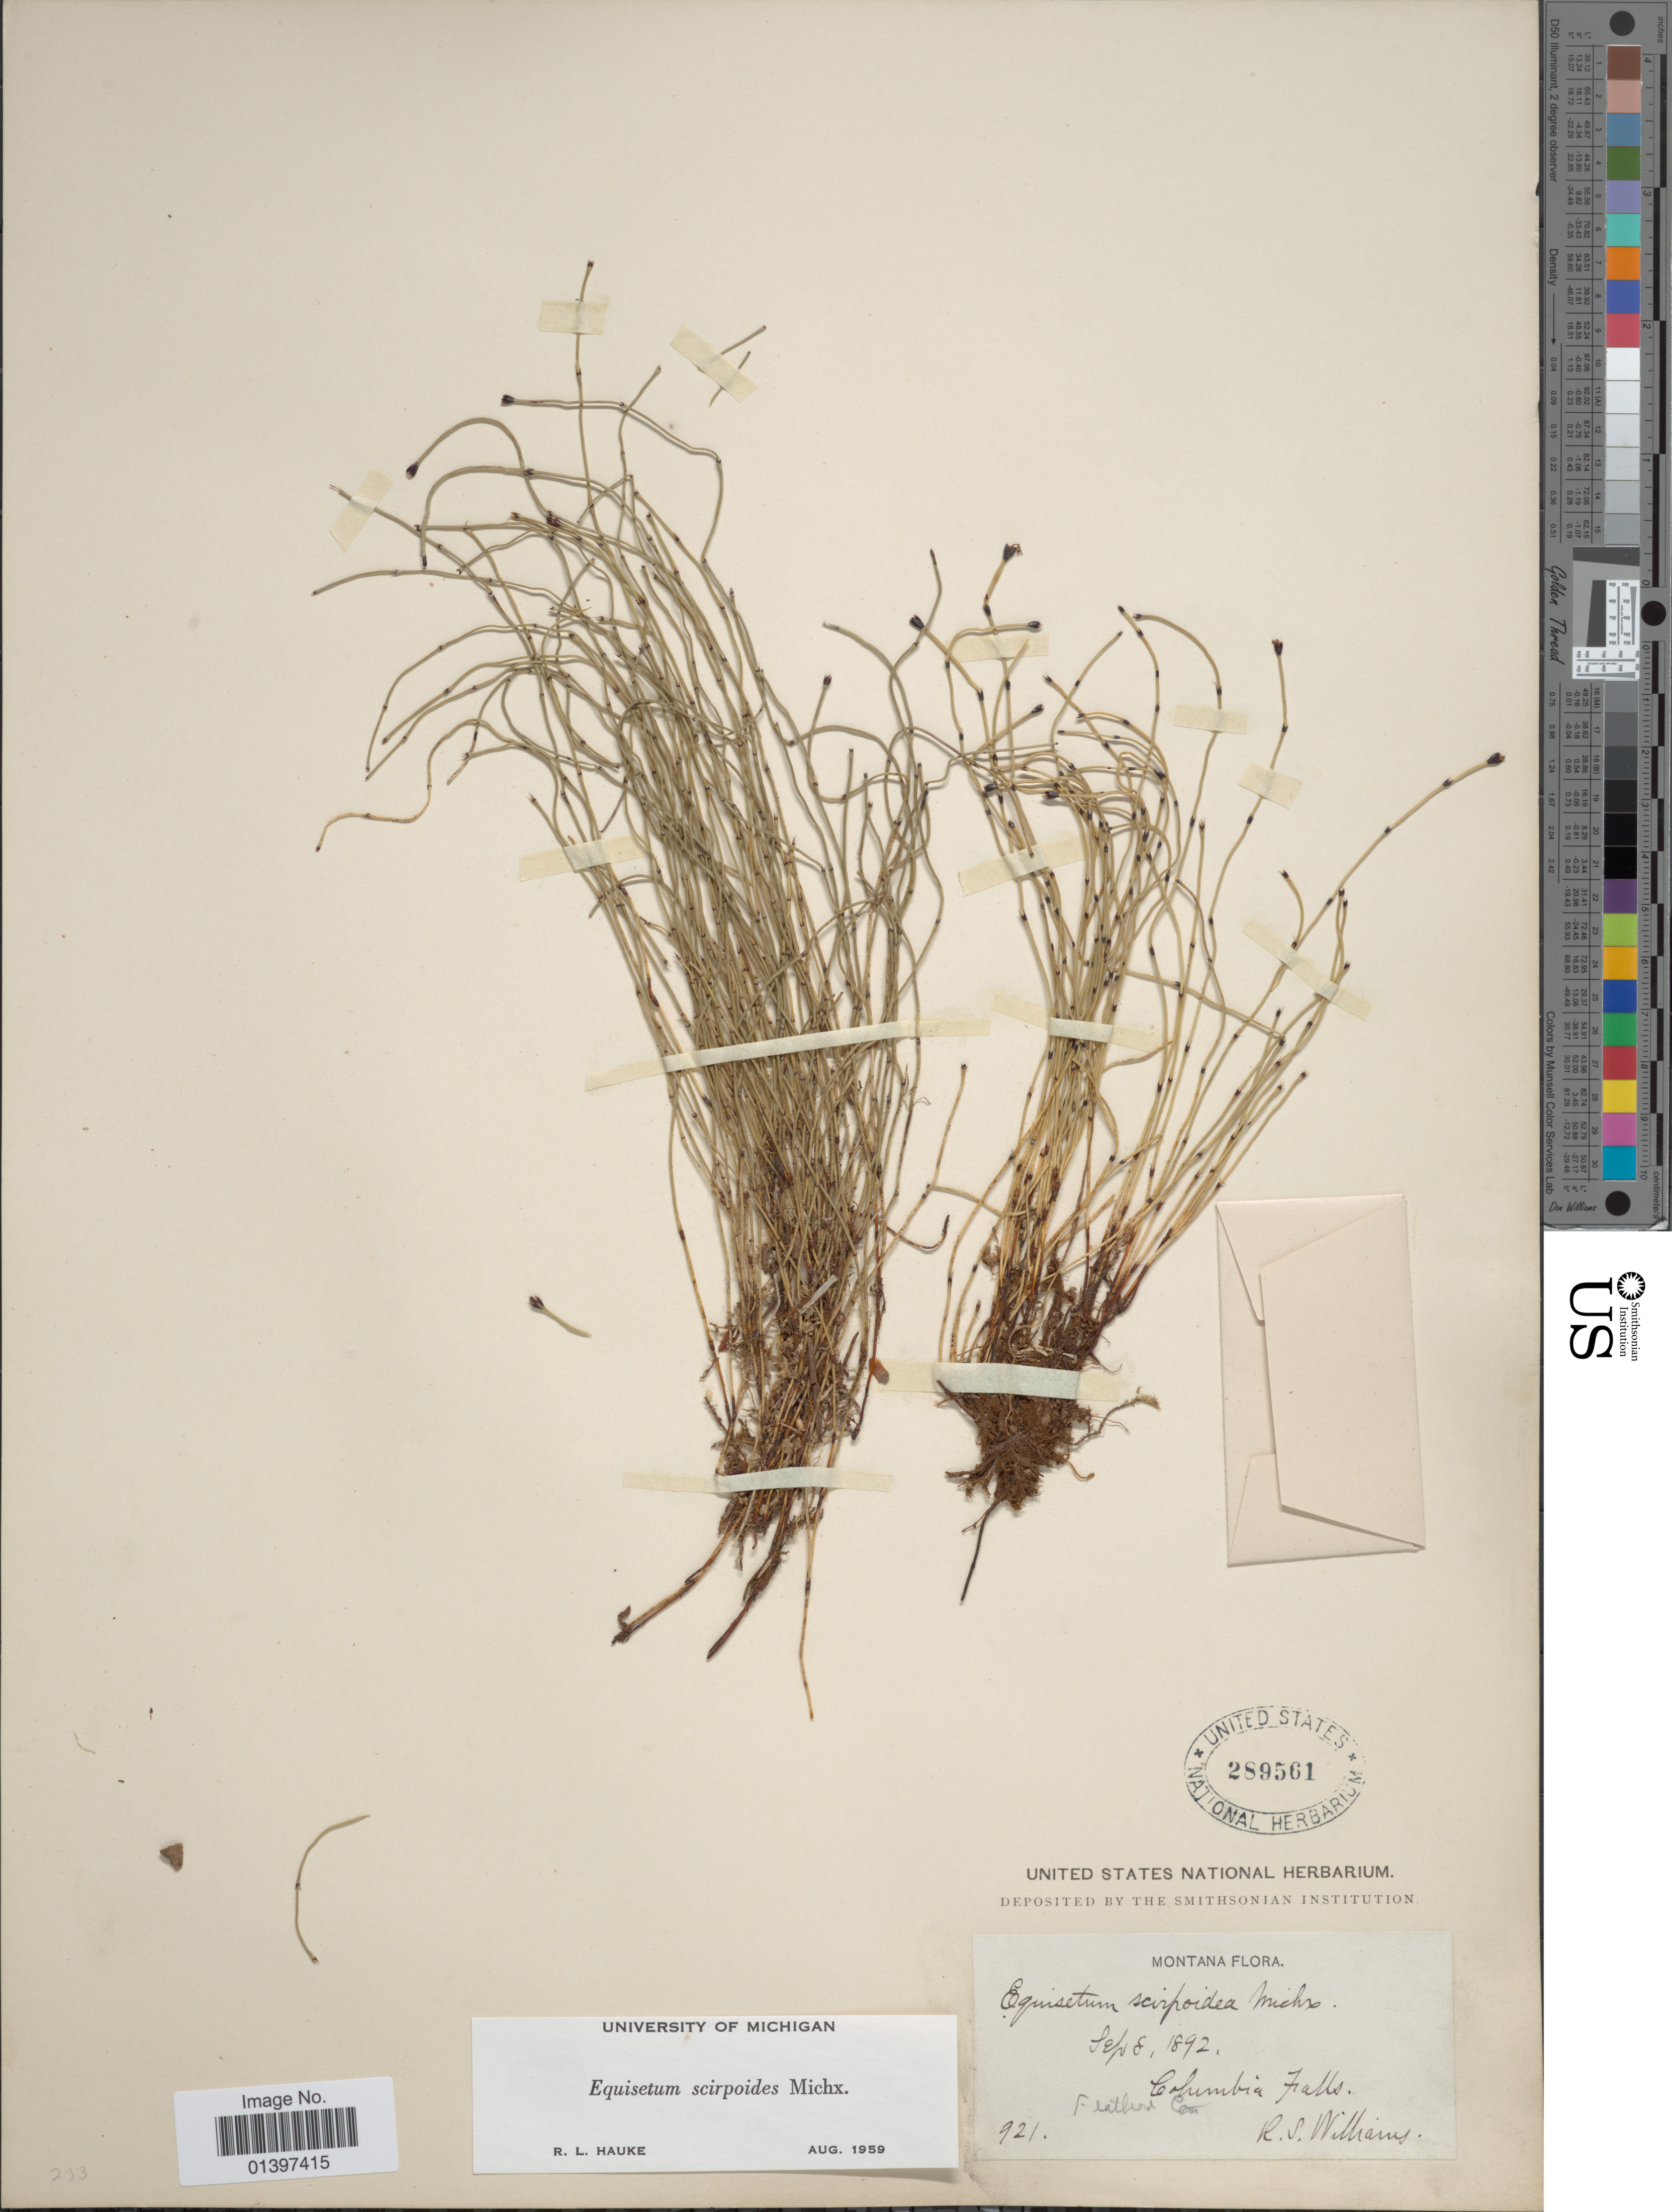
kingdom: Plantae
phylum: Tracheophyta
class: Polypodiopsida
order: Equisetales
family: Equisetaceae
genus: Equisetum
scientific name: Equisetum scirpoides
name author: Michx.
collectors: R. S. Williams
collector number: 921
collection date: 1892-09-08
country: United States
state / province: Montana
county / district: Flathead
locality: Columbia Falls, Flathead Co.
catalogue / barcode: US 289561